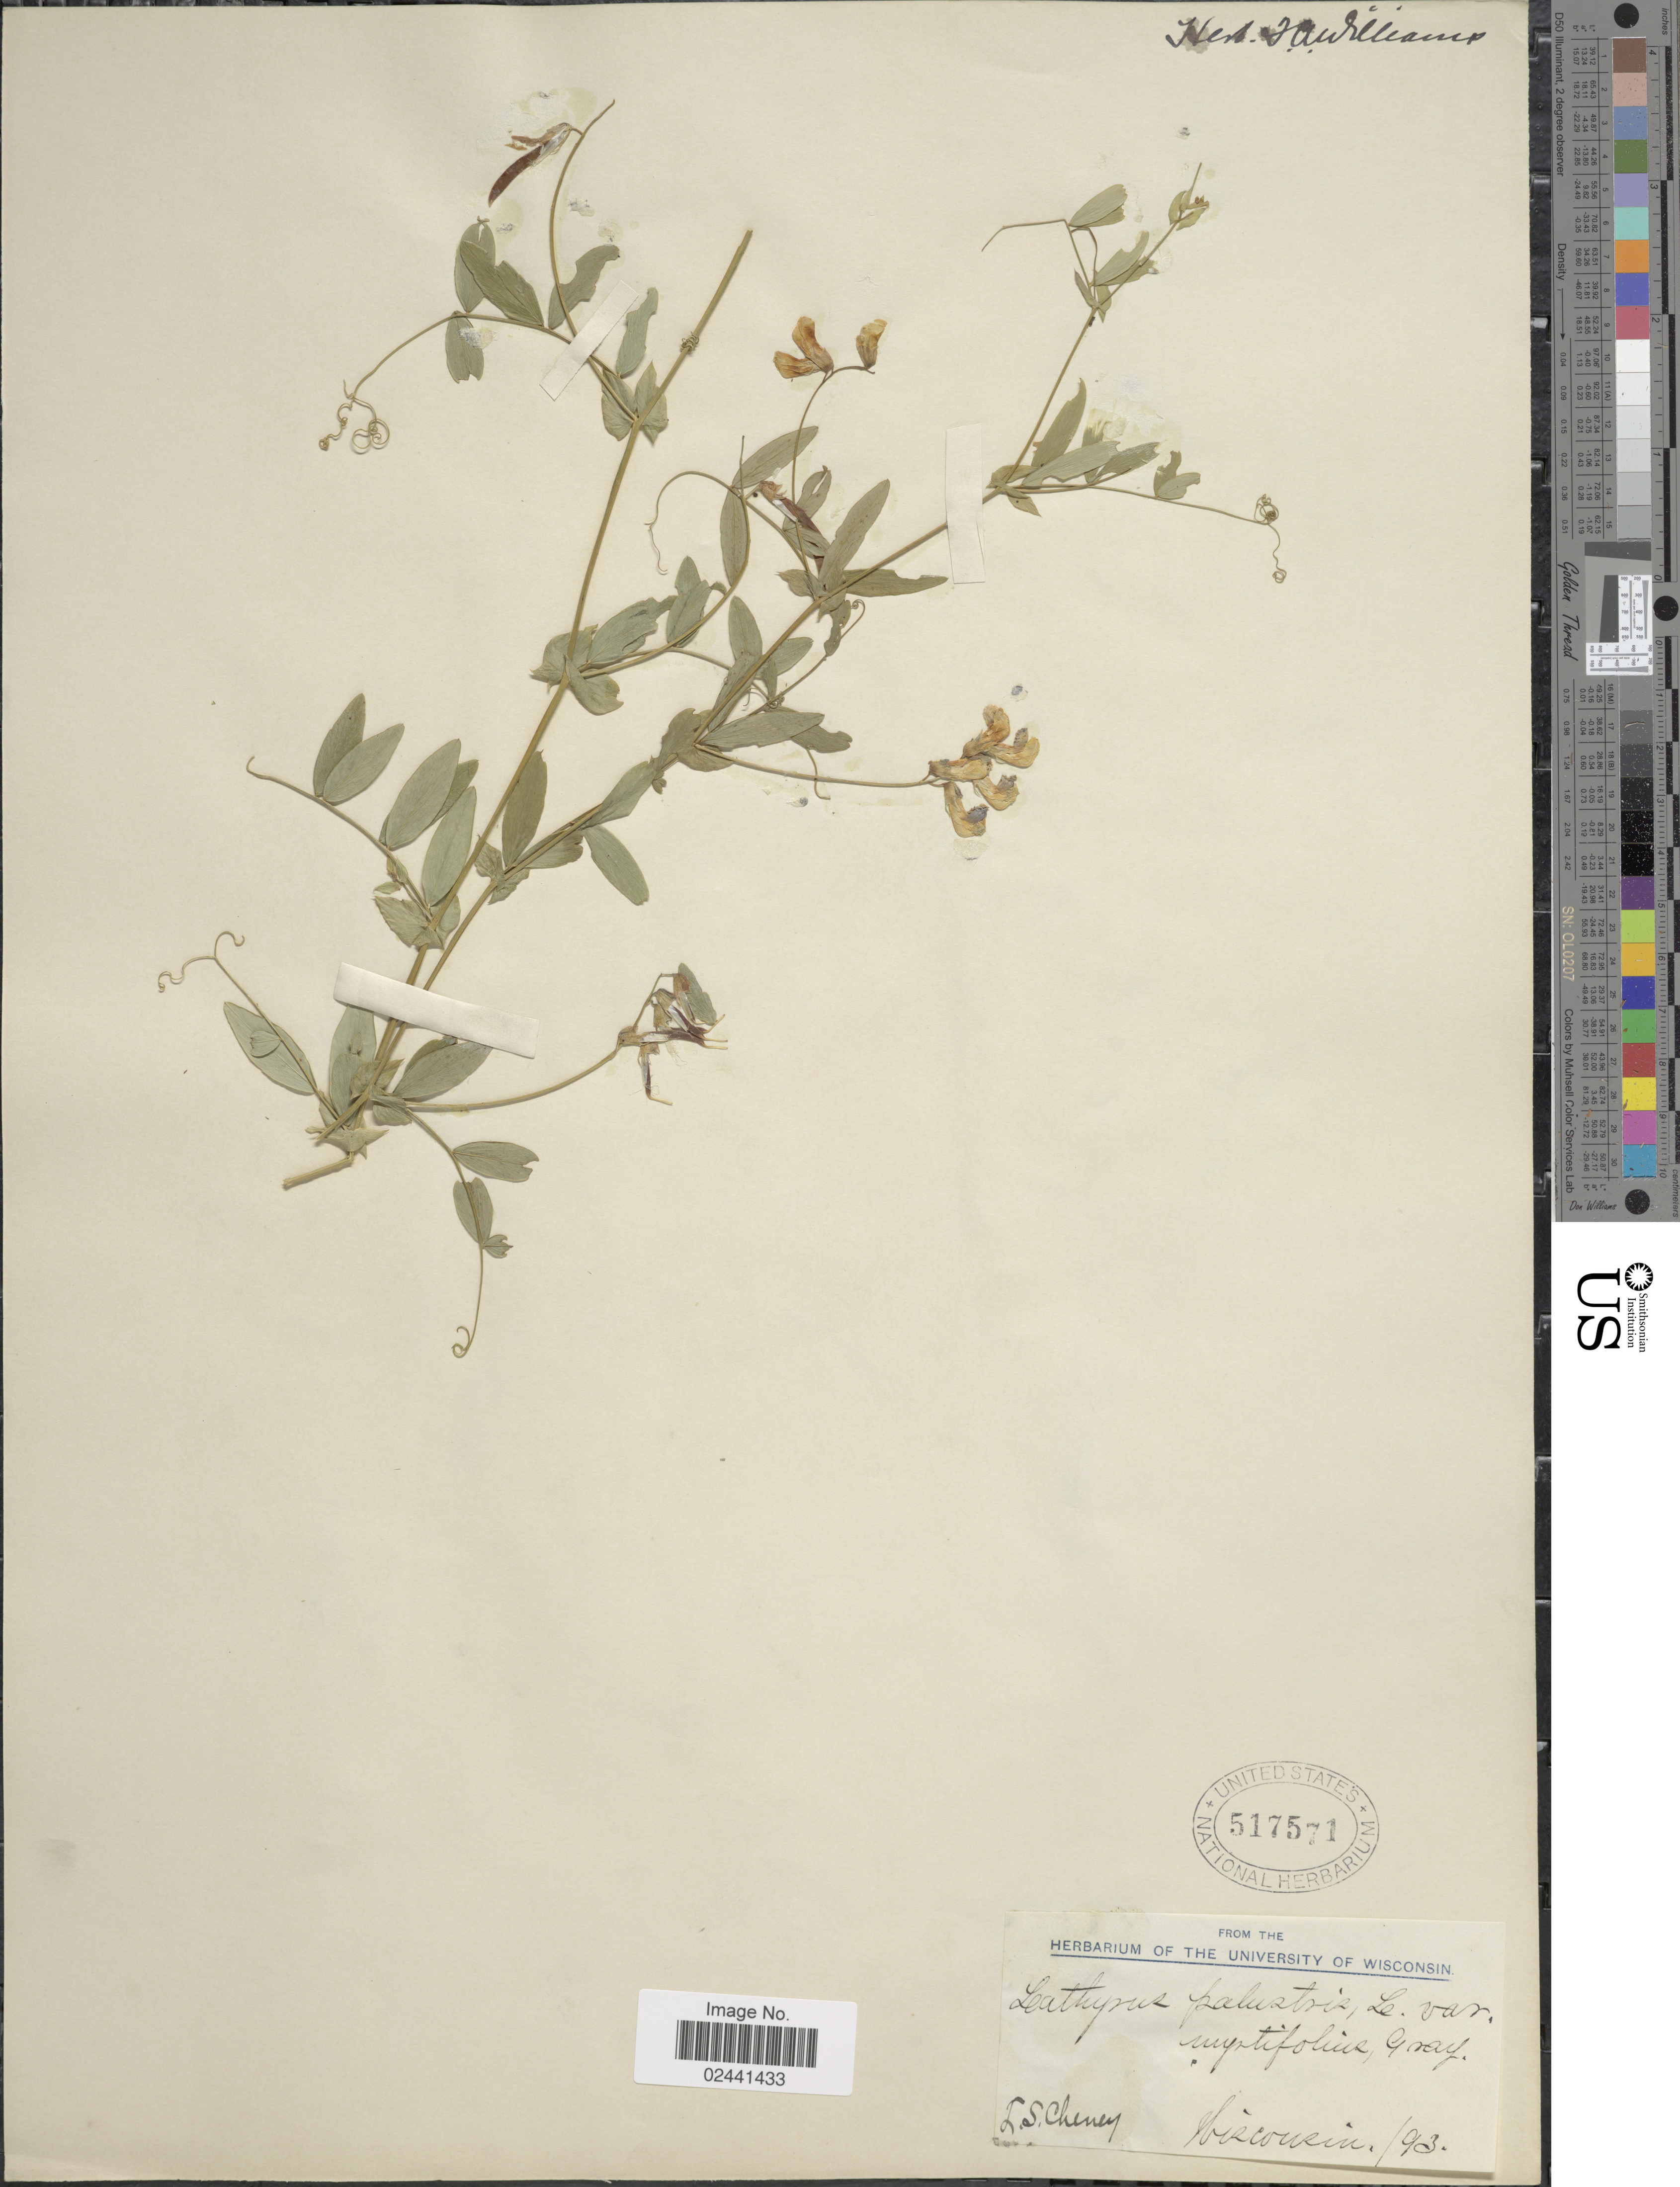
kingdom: Plantae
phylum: Tracheophyta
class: Magnoliopsida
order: Fabales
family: Fabaceae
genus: Lathyrus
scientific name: Lathyrus palustris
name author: L.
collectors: L. Cheney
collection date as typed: Transcribed d/m/y: //93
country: United States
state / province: Wisconsin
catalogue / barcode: US 517571